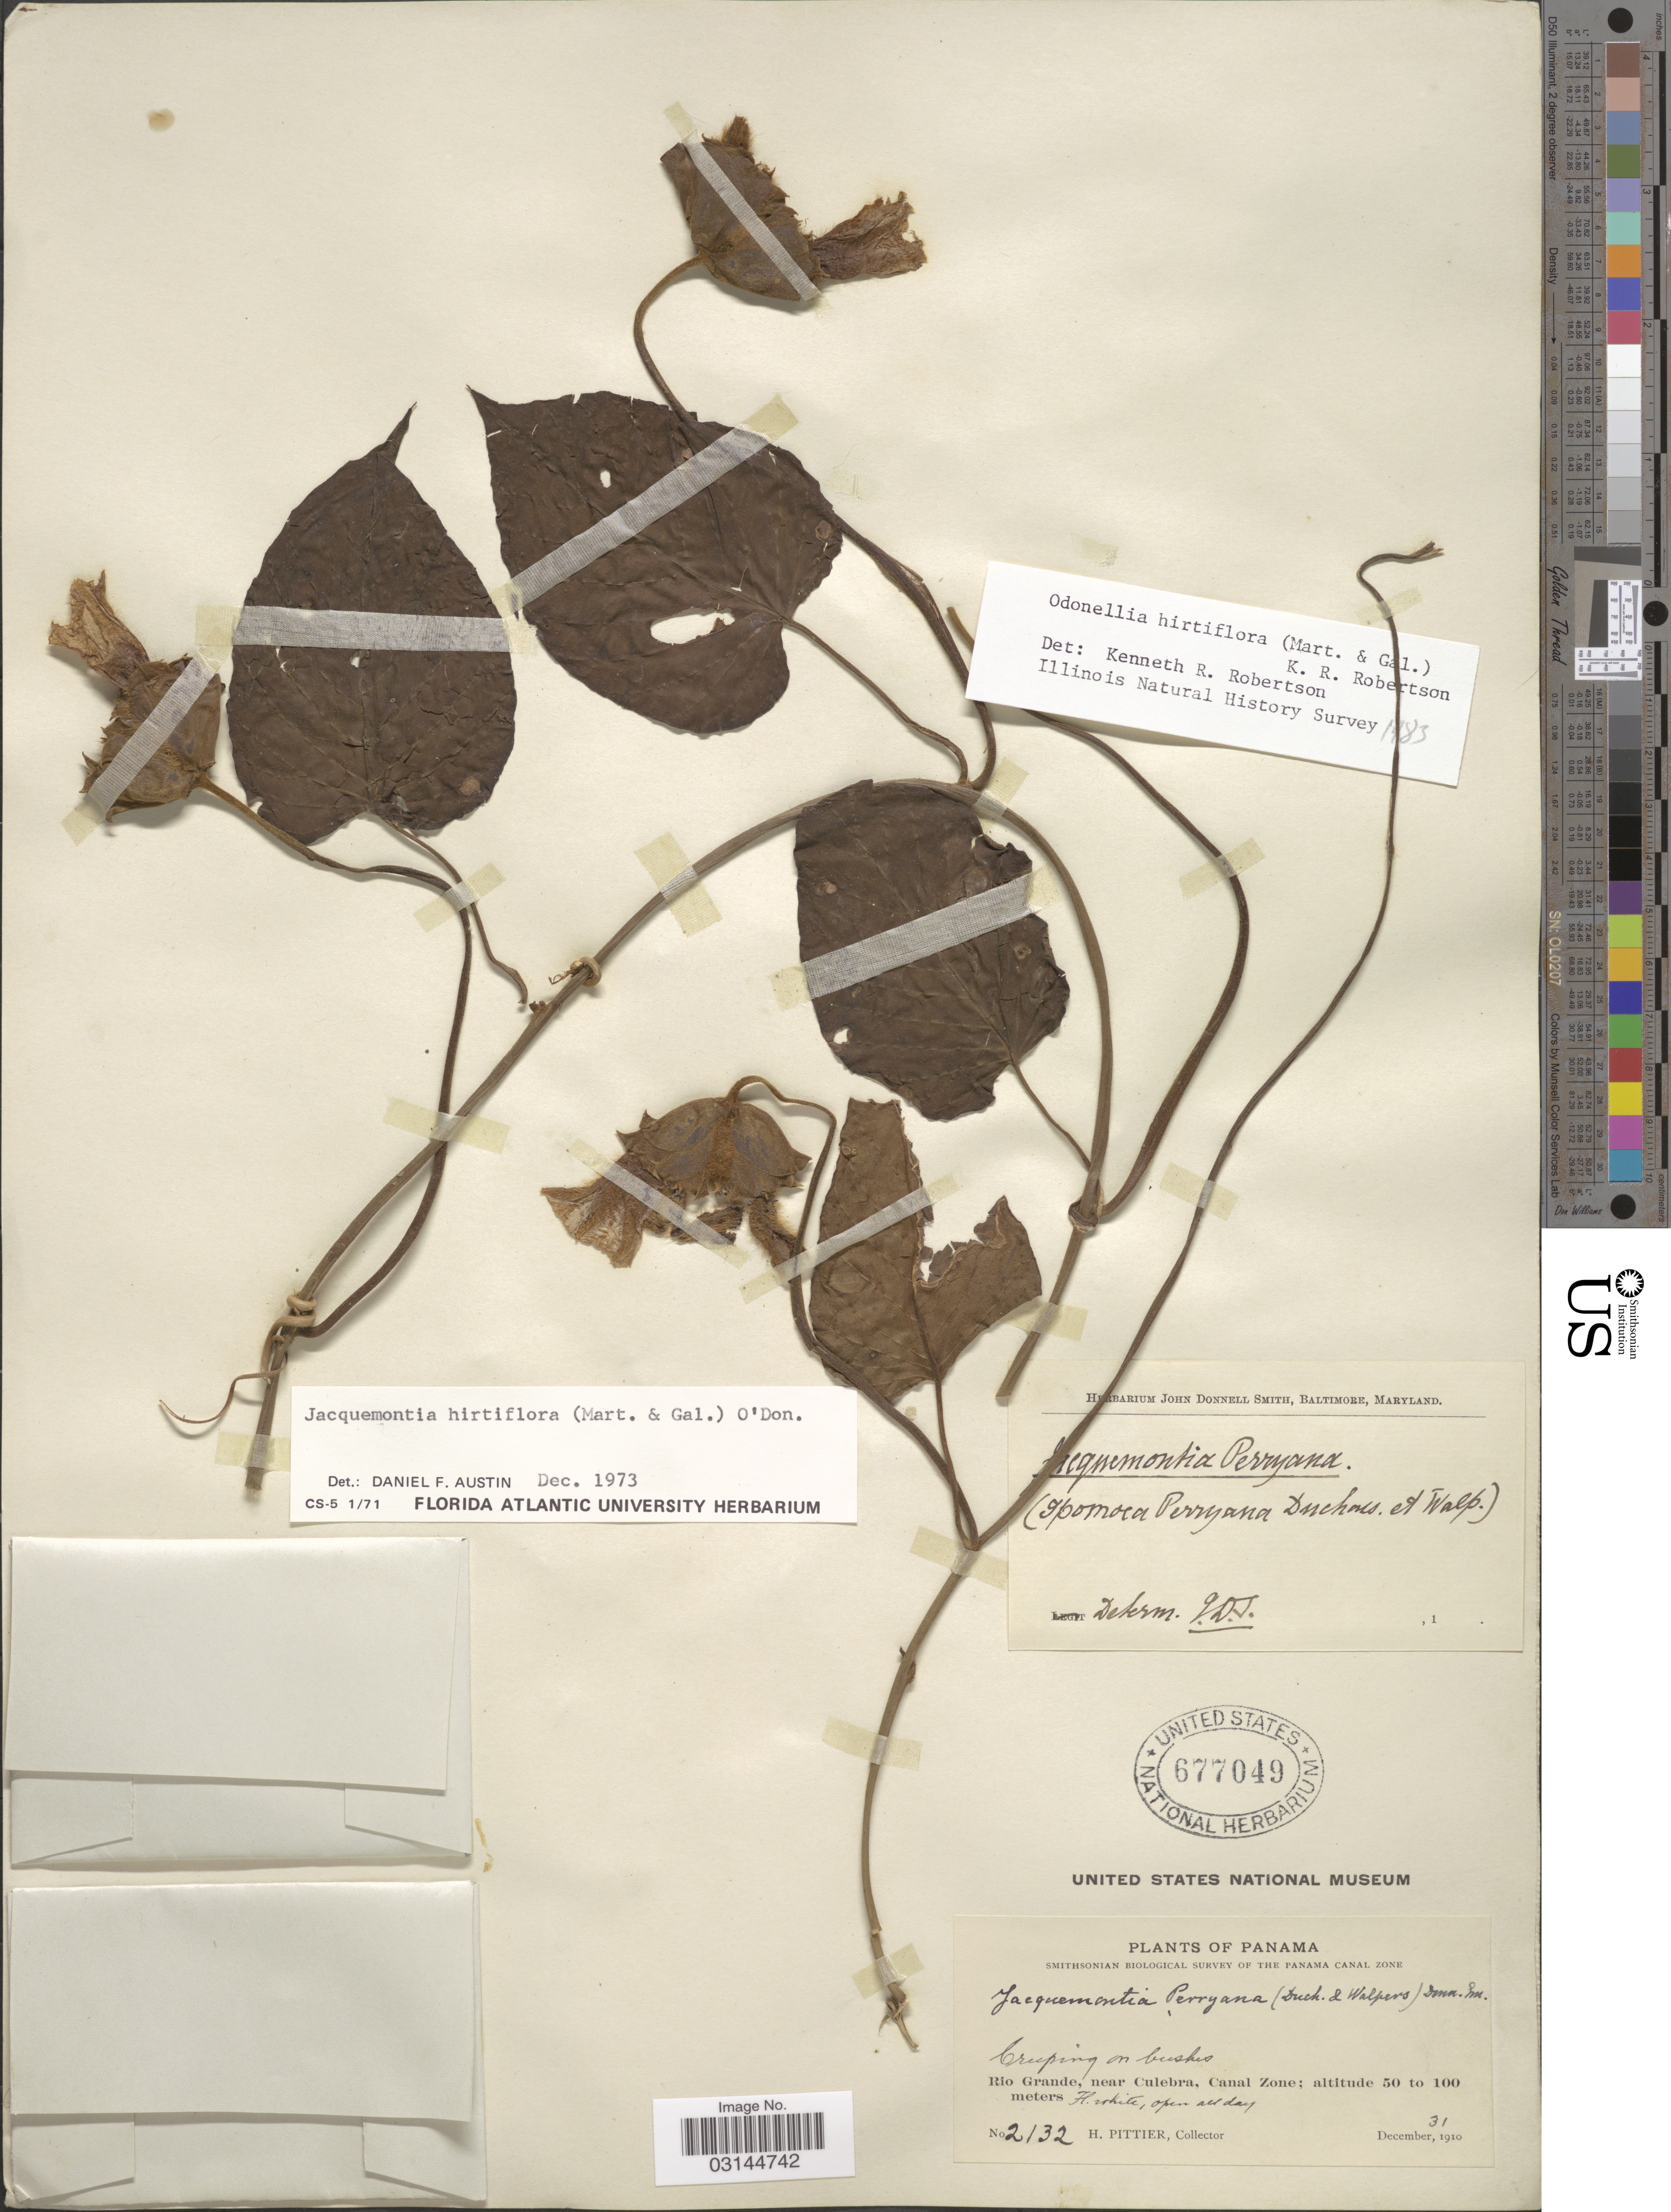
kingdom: Plantae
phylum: Tracheophyta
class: Magnoliopsida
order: Solanales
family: Convolvulaceae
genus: Odonellia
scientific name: Odonellia hirtiflora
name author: (M. Martens & Galeotti) K.R. Robertson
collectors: H. F. Pittier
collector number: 2132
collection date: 1910-12-31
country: Panama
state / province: Colón / Panamá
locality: Rio Grande, near Culebra, Canal Zone.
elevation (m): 50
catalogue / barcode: US 677049